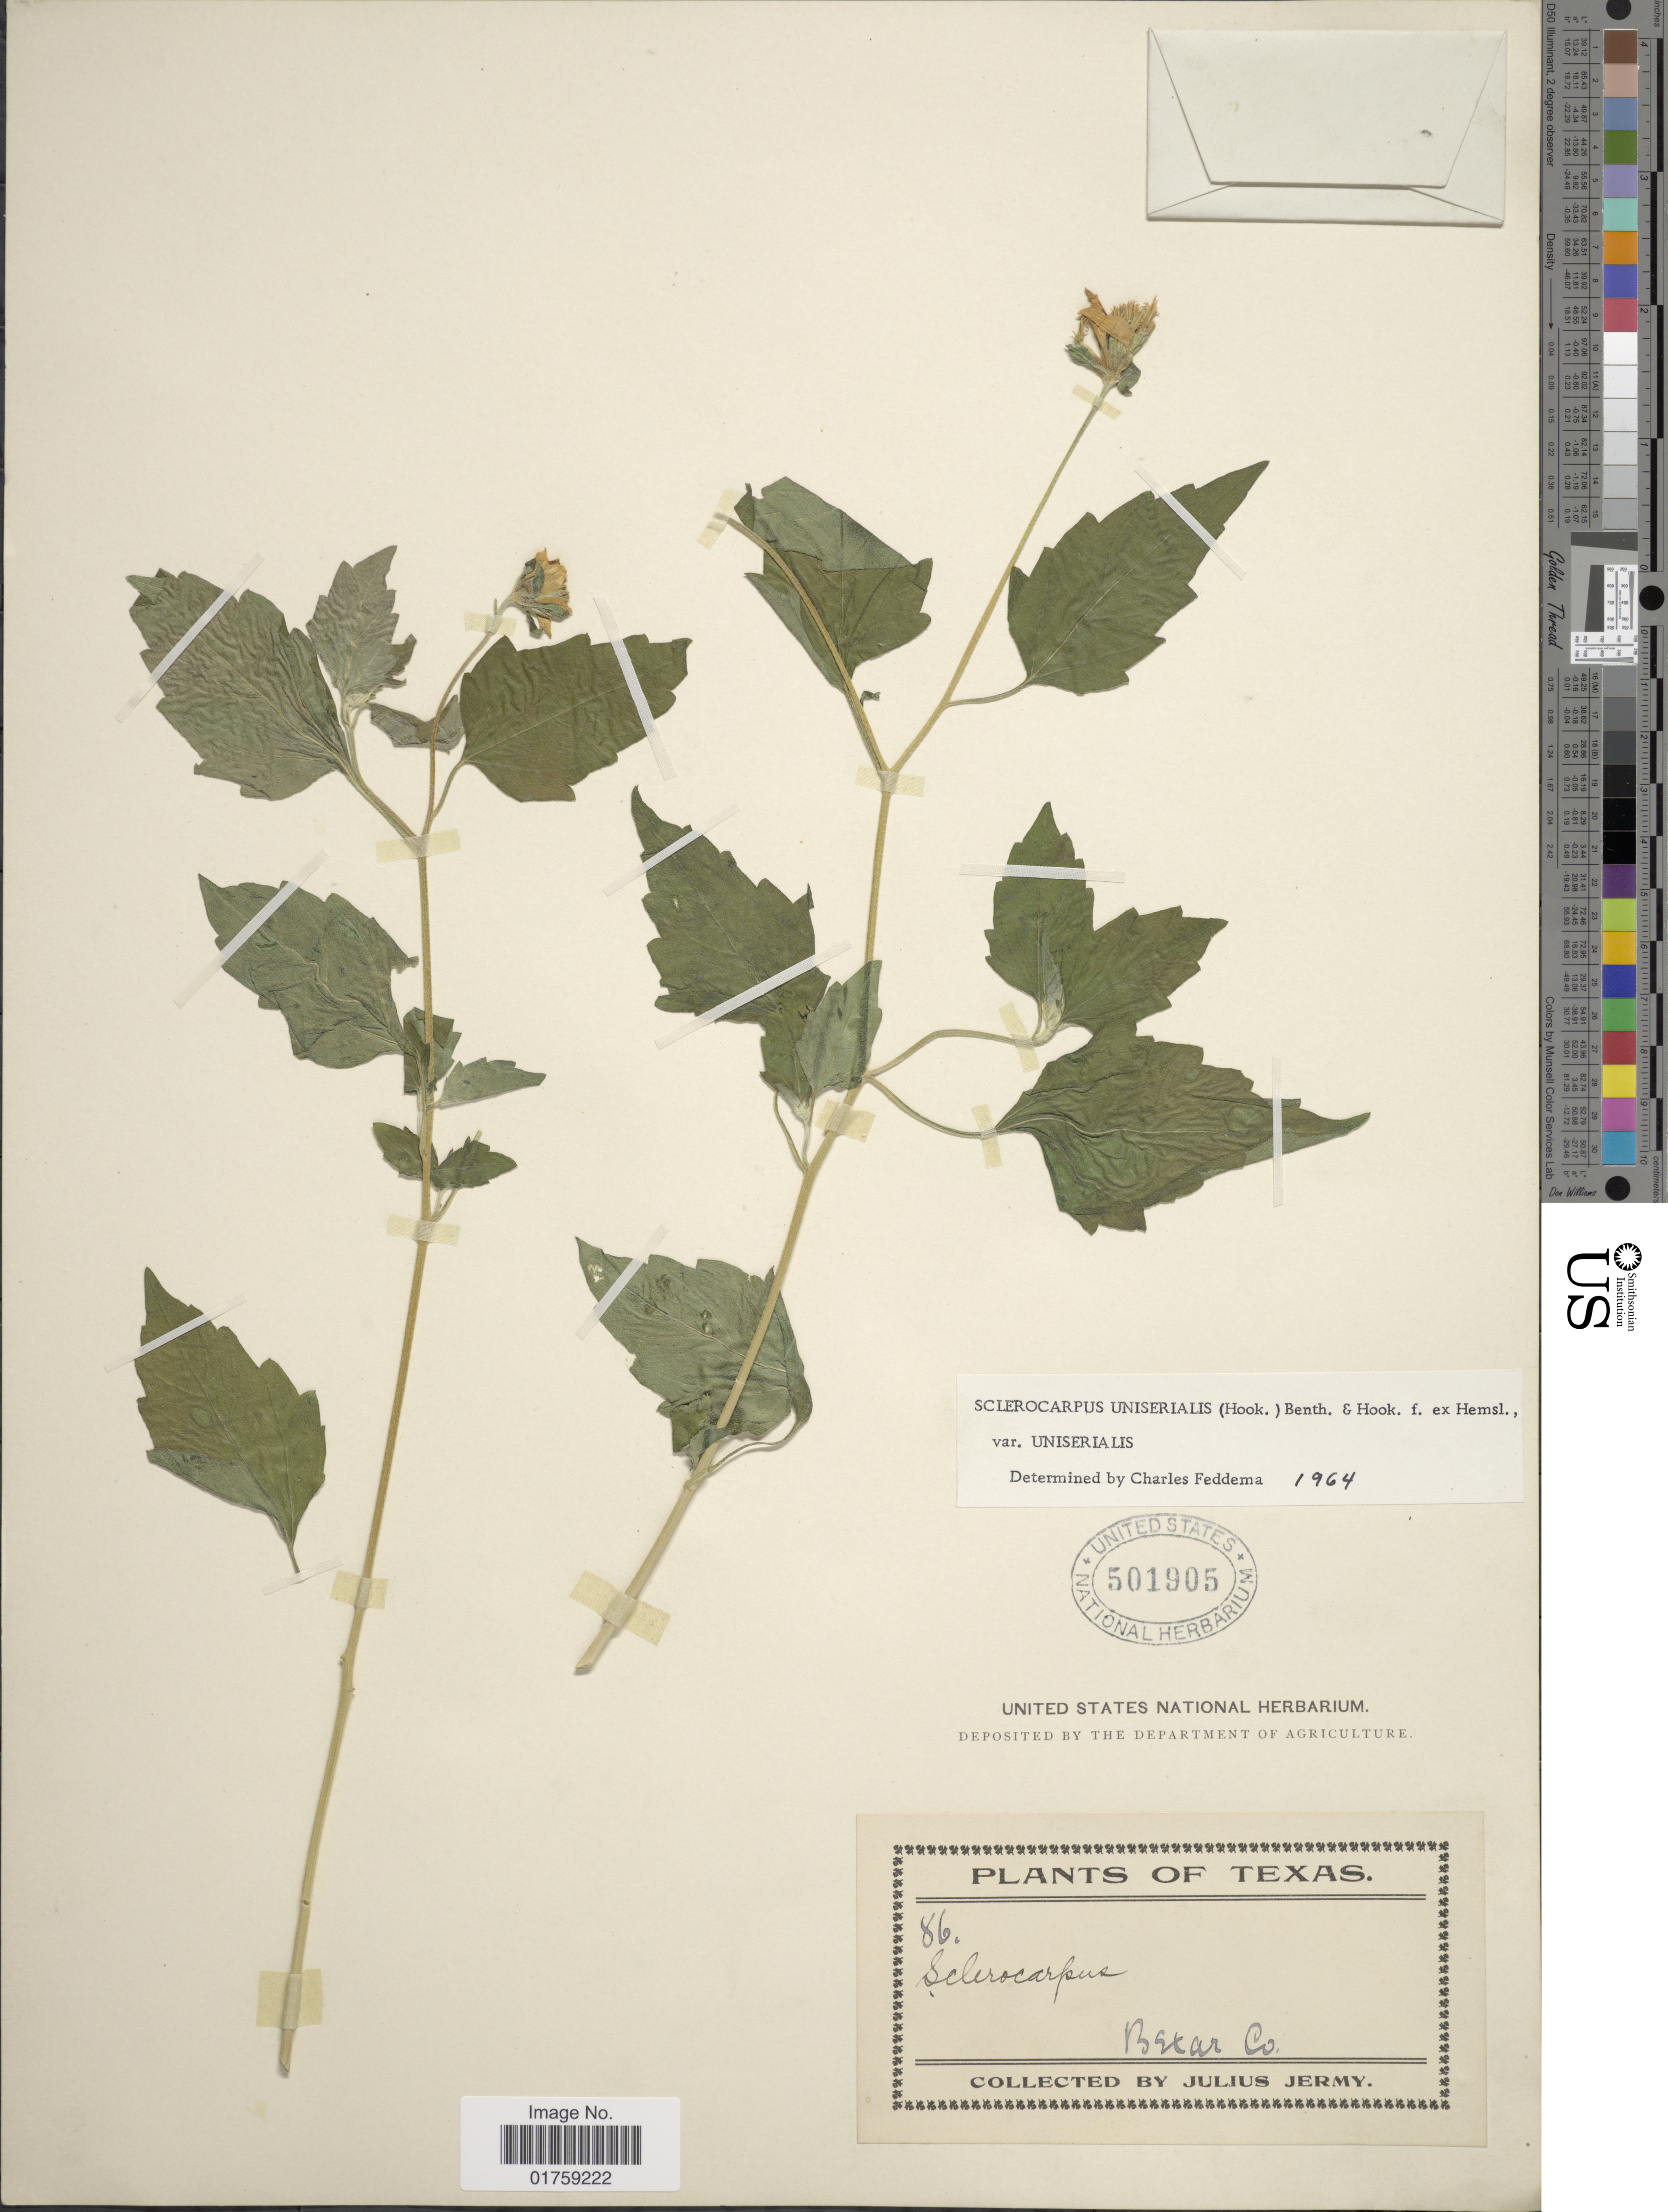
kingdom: Plantae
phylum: Tracheophyta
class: Magnoliopsida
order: Asterales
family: Asteraceae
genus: Sclerocarpus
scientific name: Sclerocarpus uniserialis var. uniserialis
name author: (Hook.) Benth. & Hook. f. ex Hemsl.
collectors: J. Jermy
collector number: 86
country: United States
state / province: Texas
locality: Bestar Co, Texas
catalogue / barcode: US 501905